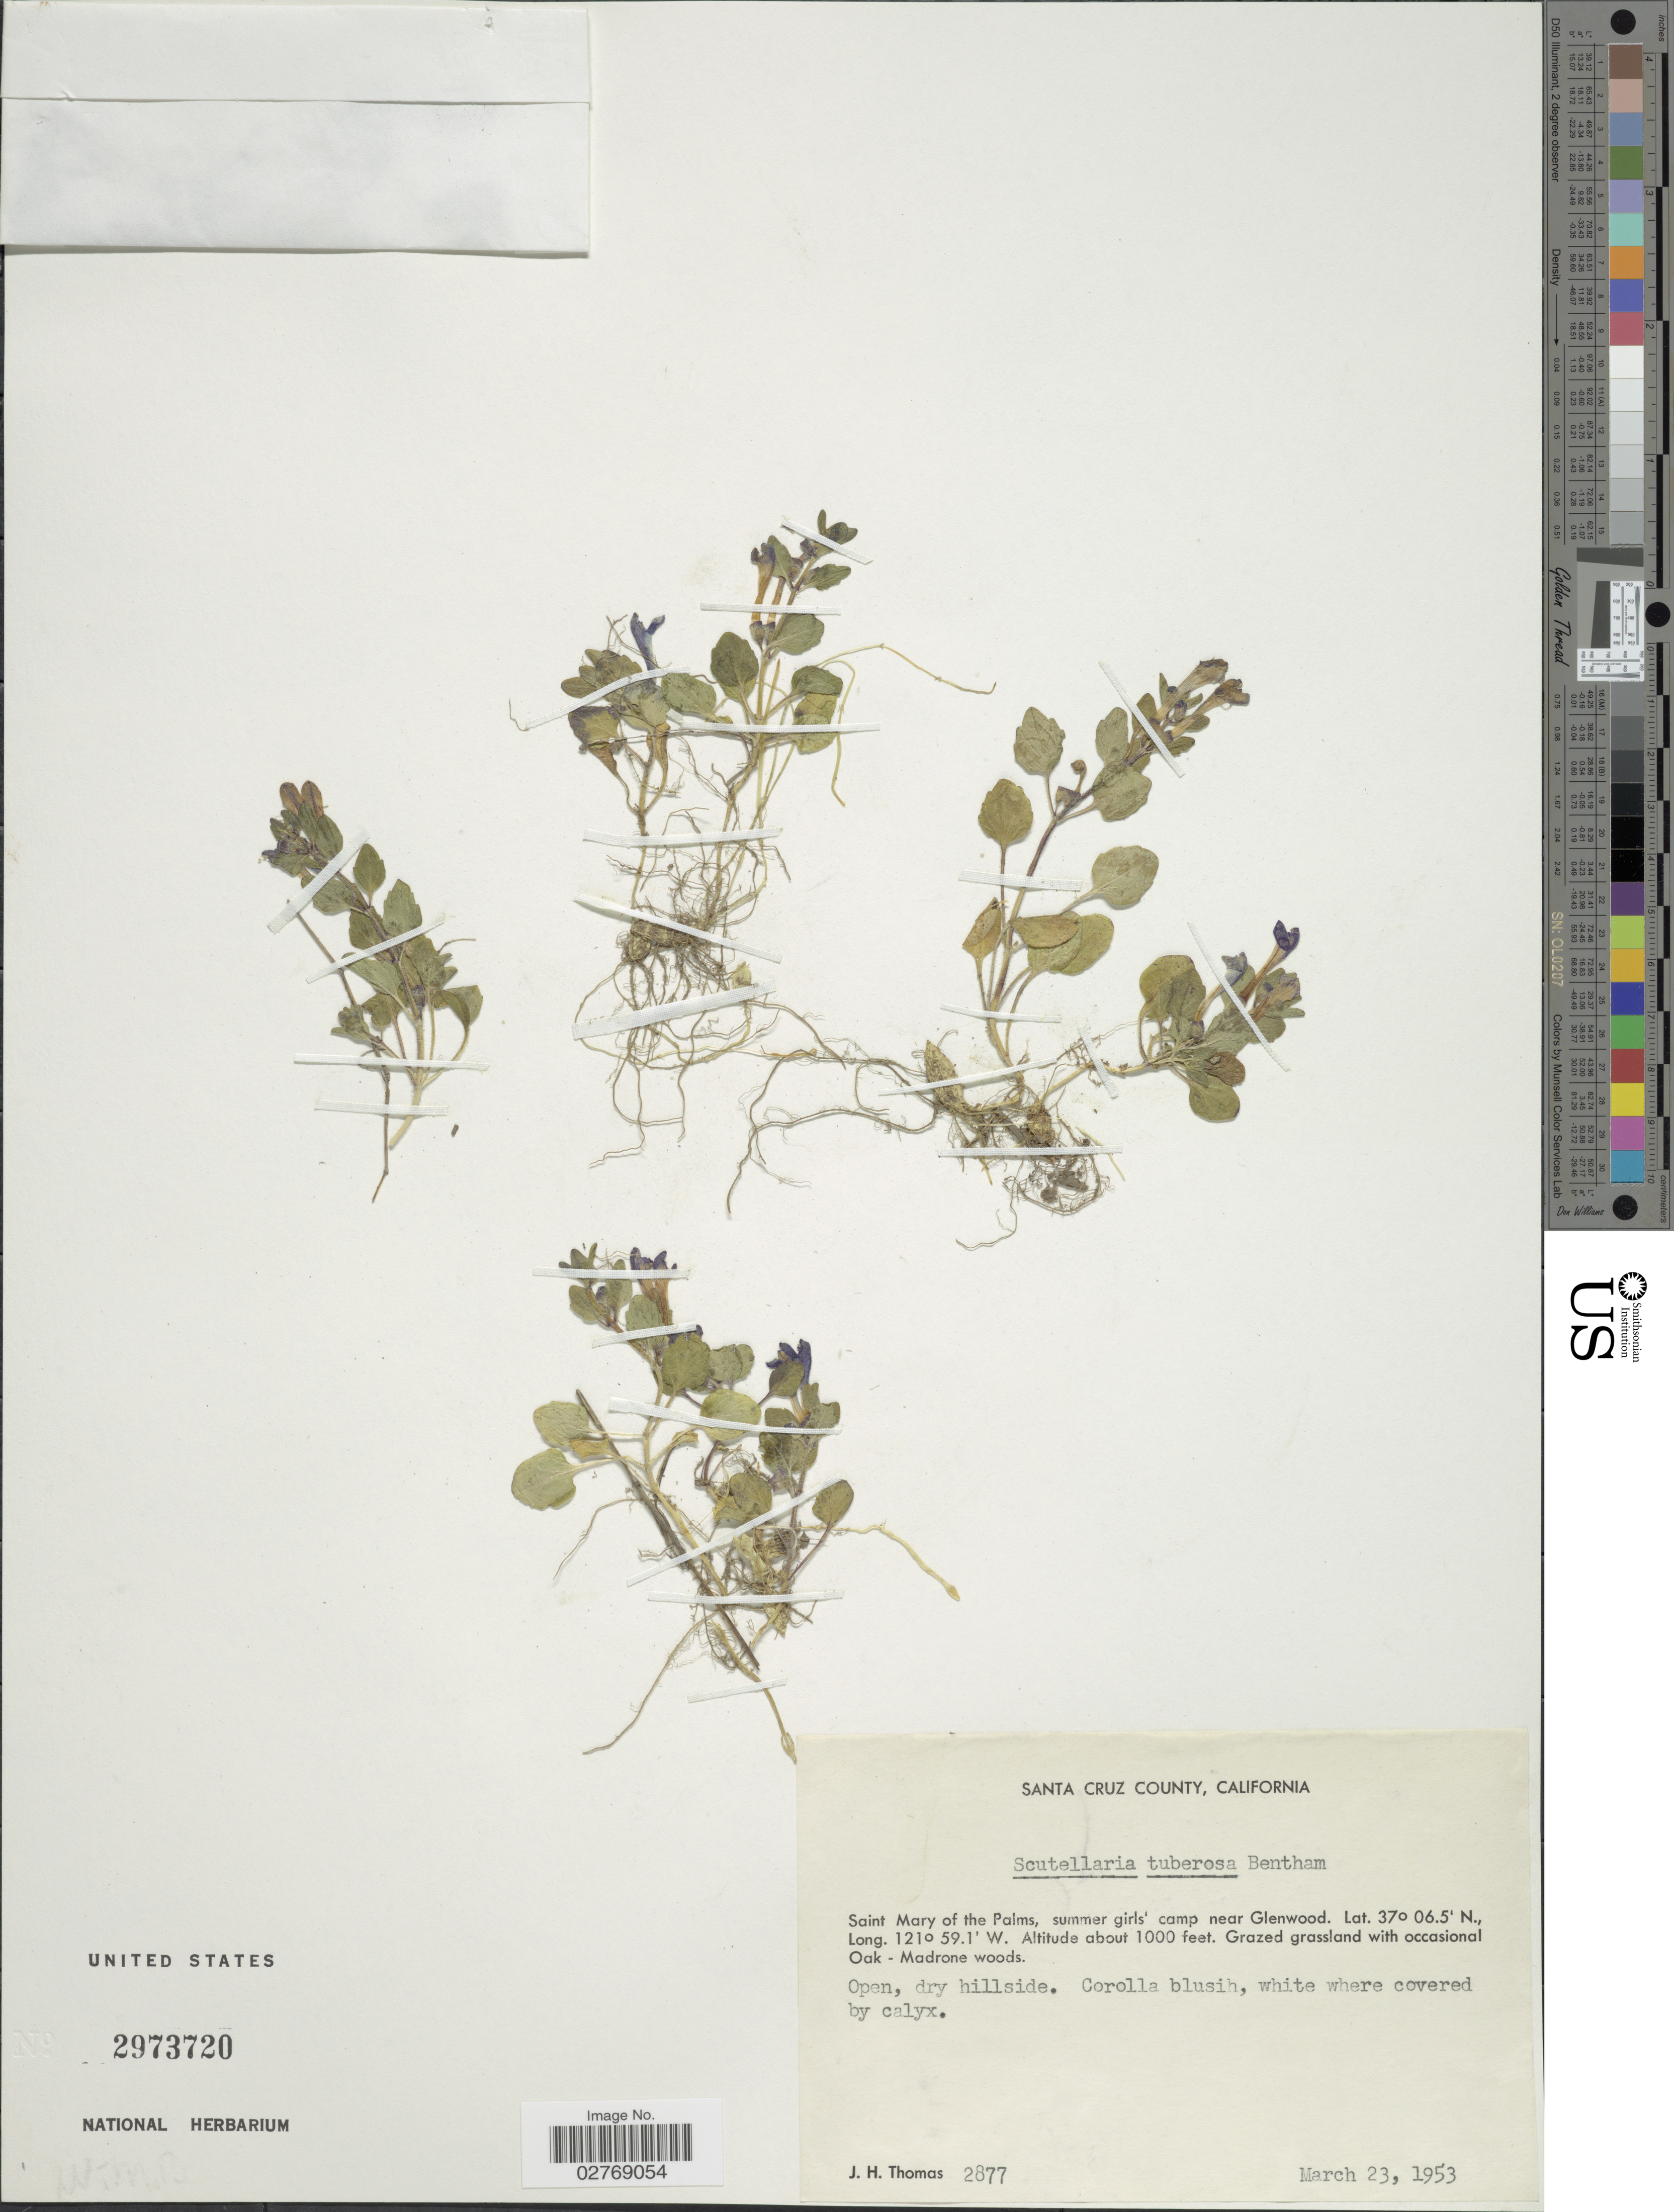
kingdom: Plantae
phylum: Tracheophyta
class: Magnoliopsida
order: Lamiales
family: Lamiaceae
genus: Scutellaria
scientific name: Scutellaria tuberosa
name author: Benth.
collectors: J. H. Thomas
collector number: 2877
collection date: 1953-03-23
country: United States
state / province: California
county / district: Santa Cruz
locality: Santa Cruz County, Saint Mary of the Palms, summer girls' camp near Glenwood.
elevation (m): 305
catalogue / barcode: US 2973720